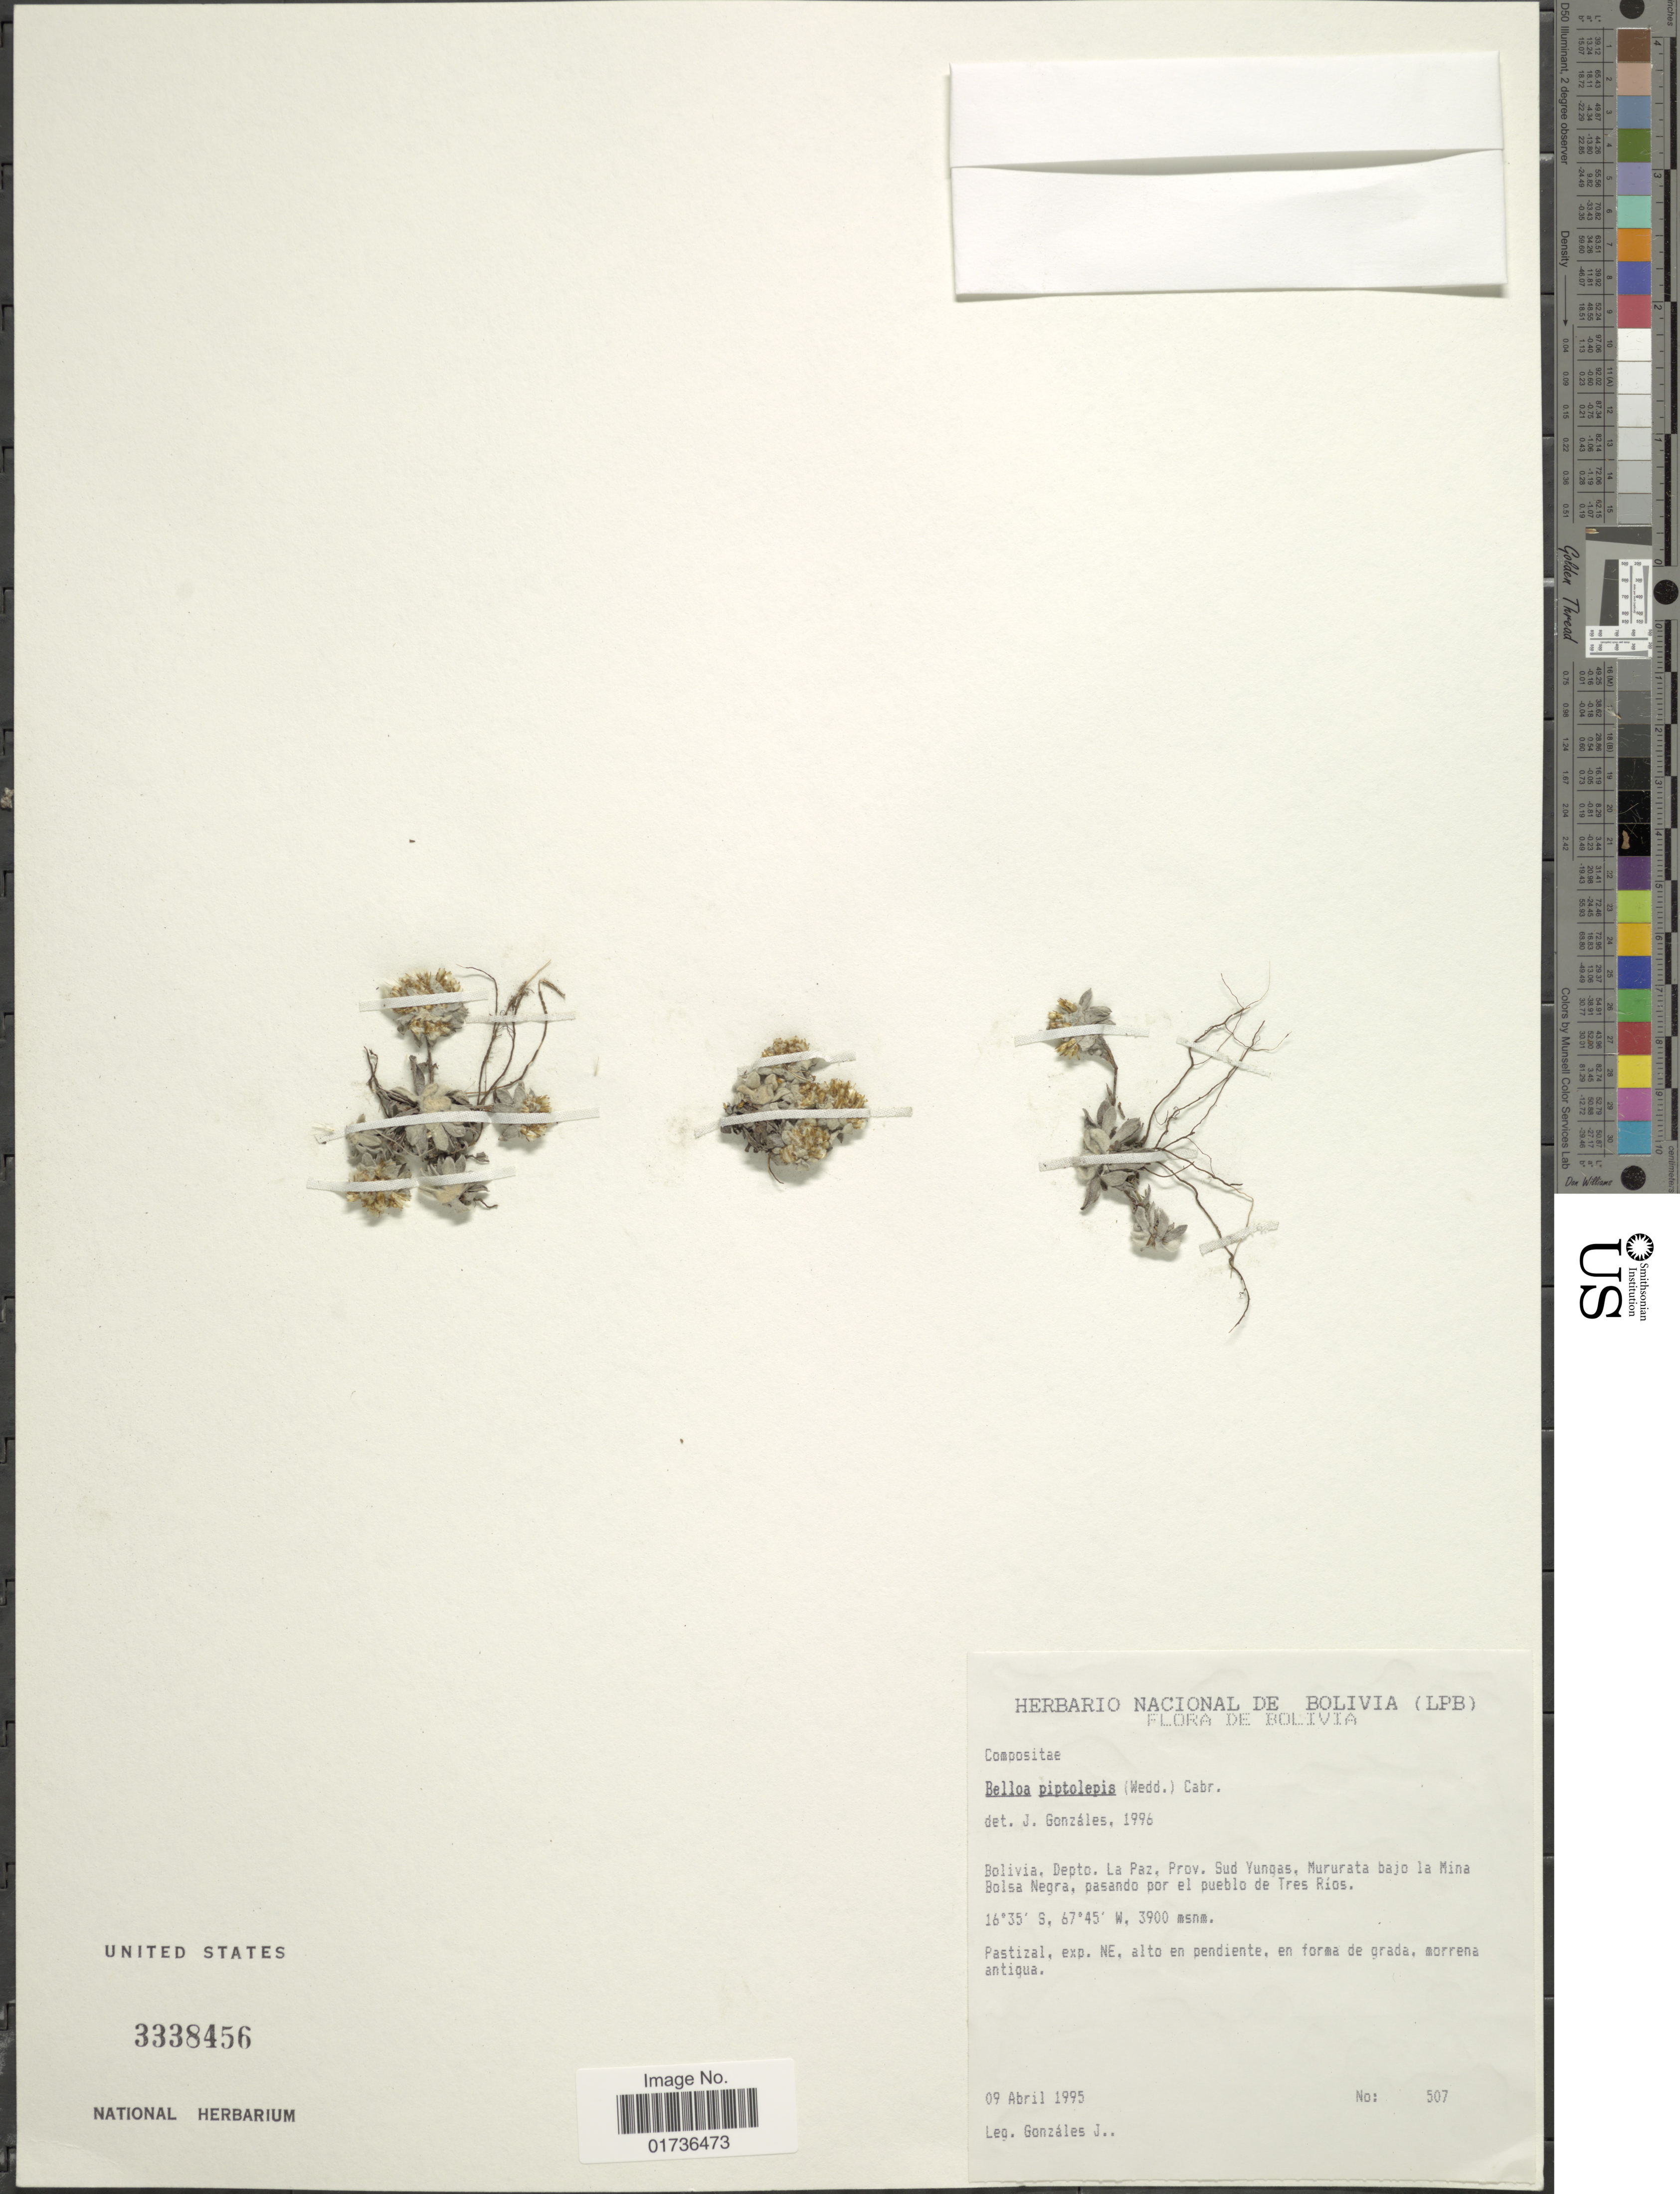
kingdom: Plantae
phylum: Tracheophyta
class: Magnoliopsida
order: Asterales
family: Asteraceae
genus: Mniodes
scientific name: Mniodes piptolepis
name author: (Wedd.) S.E. Freire et al.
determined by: Dillon, M. O.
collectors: J. Gonzales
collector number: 507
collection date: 1995-04-09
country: Bolivia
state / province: La Paz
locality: Depto. La Paz, Prov. Sud Yungas, Mururata bajo la Mina Bolsa Negra, pasando por le pueblo de Tres Ríos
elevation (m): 3900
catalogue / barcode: US 3338456